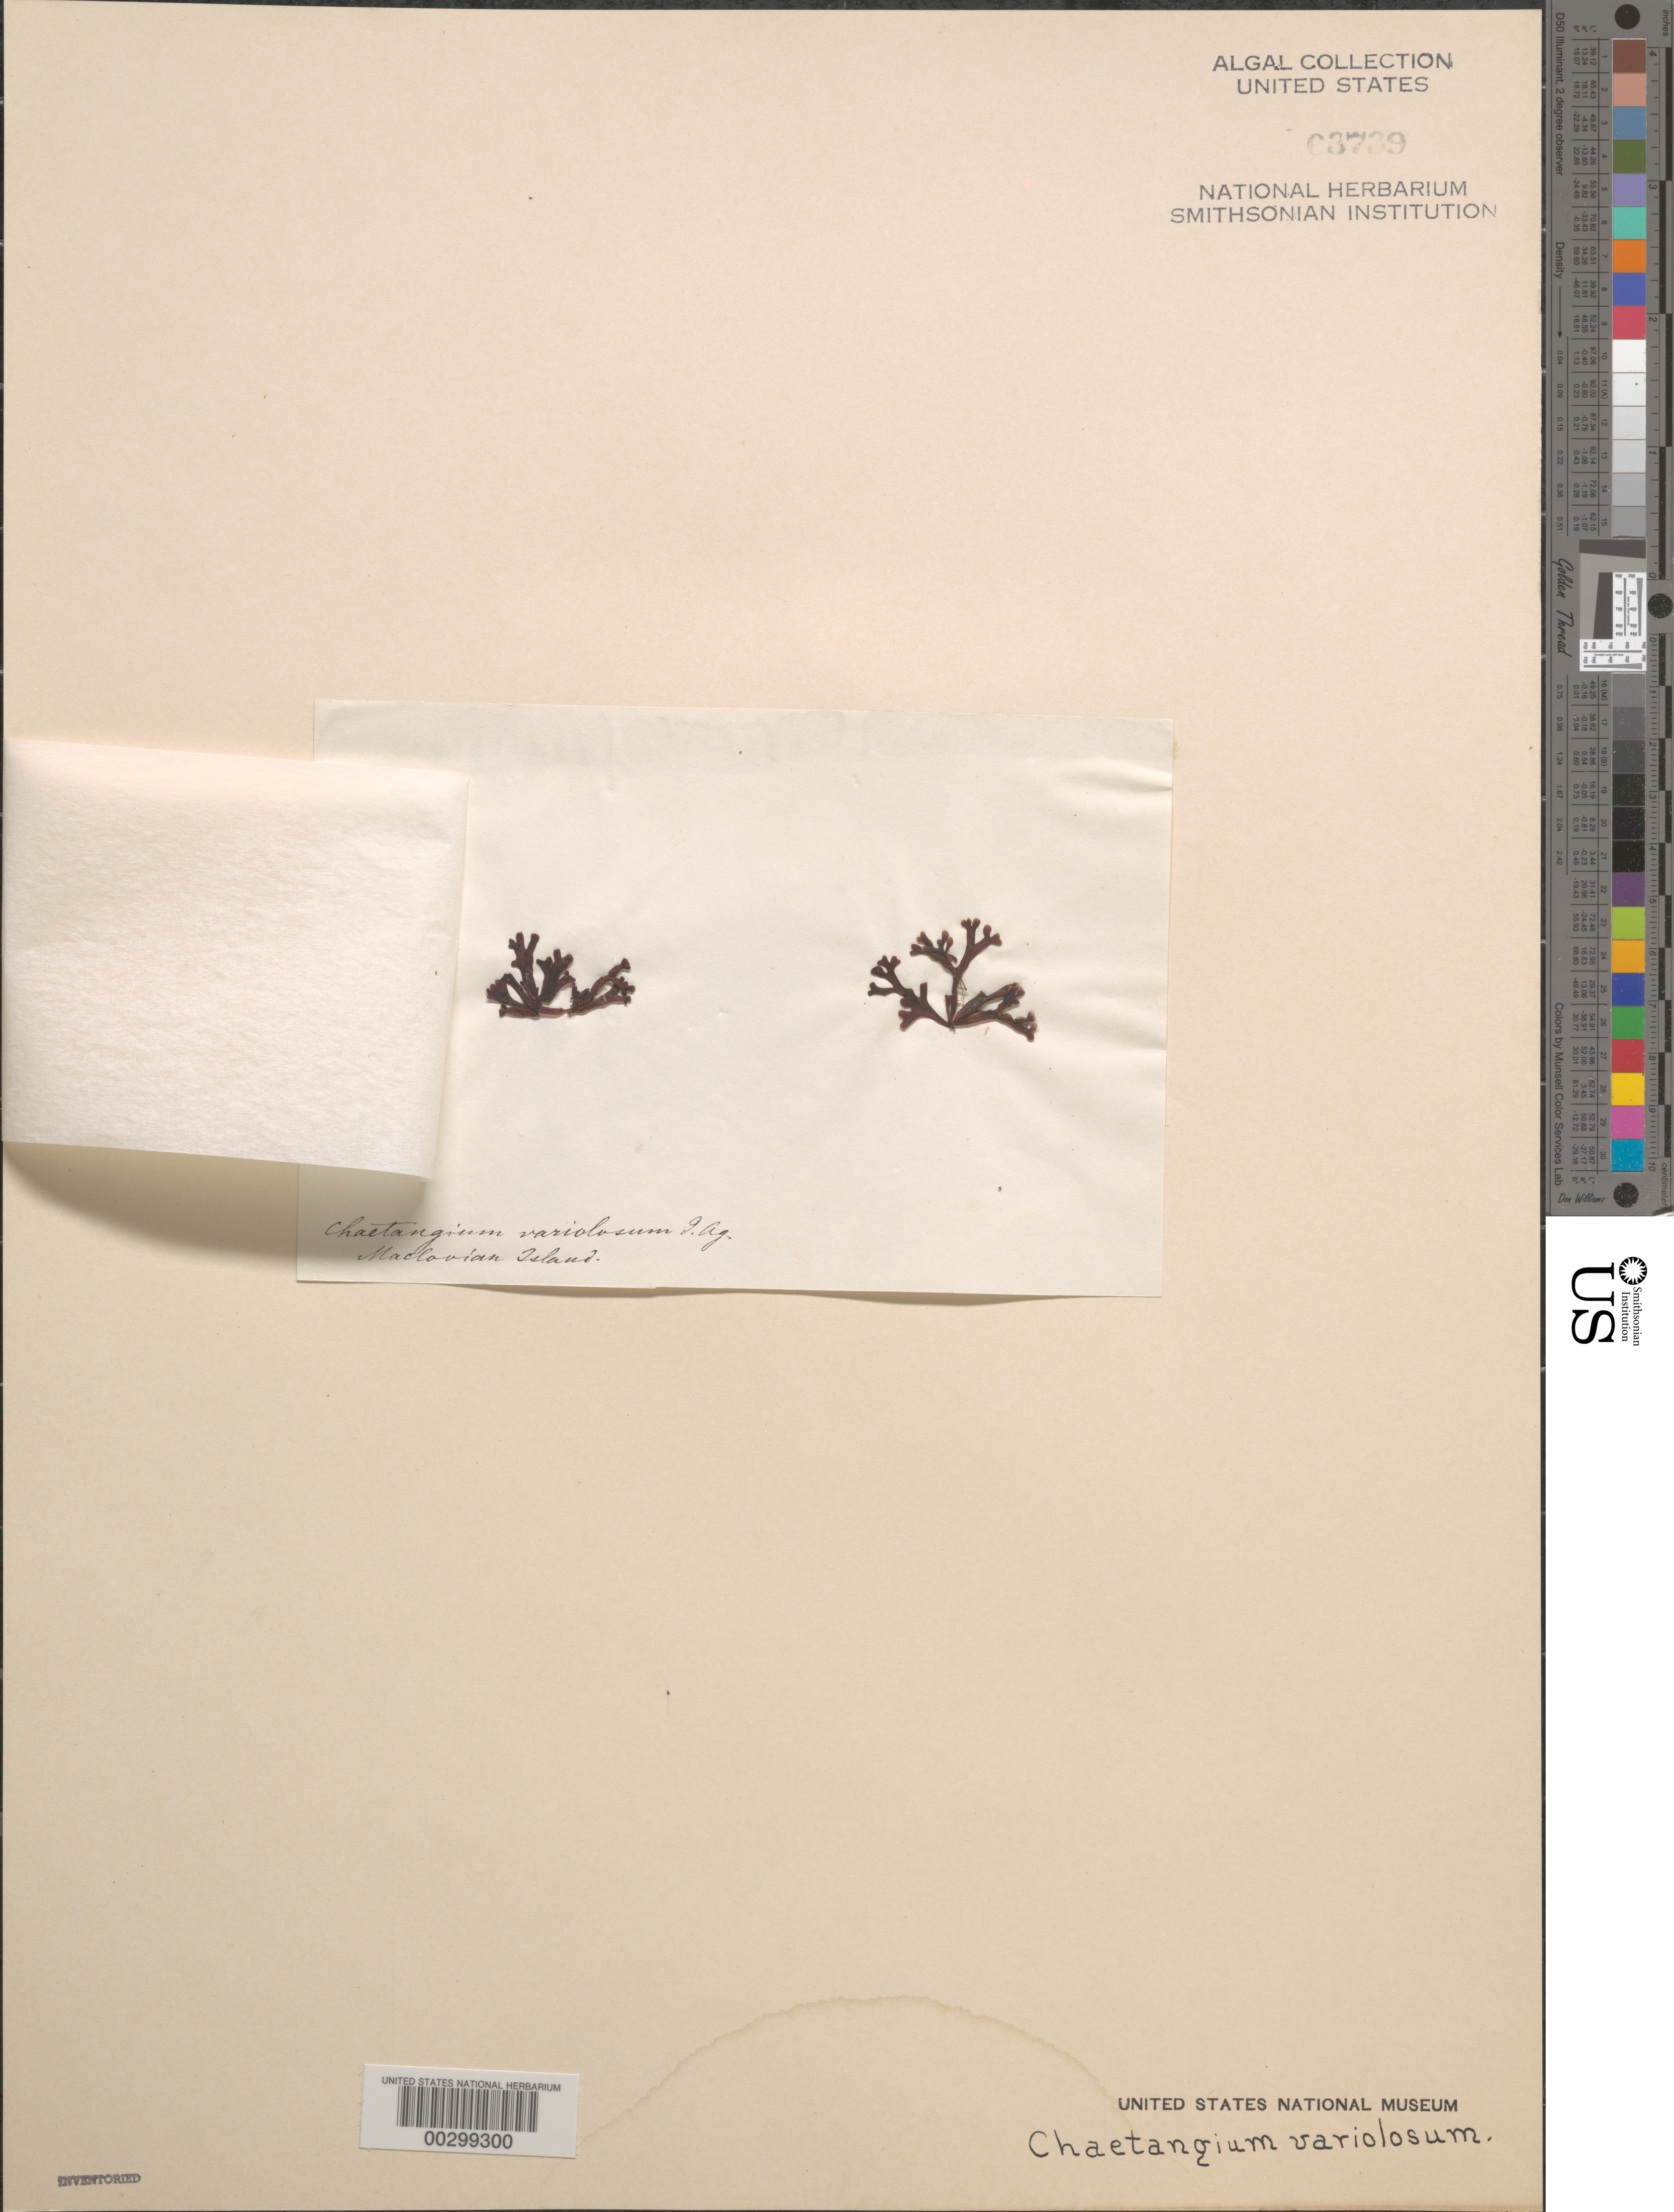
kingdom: Plantae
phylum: Rhodophyta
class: Florideophyceae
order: Nemaliales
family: Scinaiaceae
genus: Nothogenia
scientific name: Nothogenia variolosa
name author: (Montagne) Montagne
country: Falkland Islands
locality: Maclovian island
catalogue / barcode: US 3739